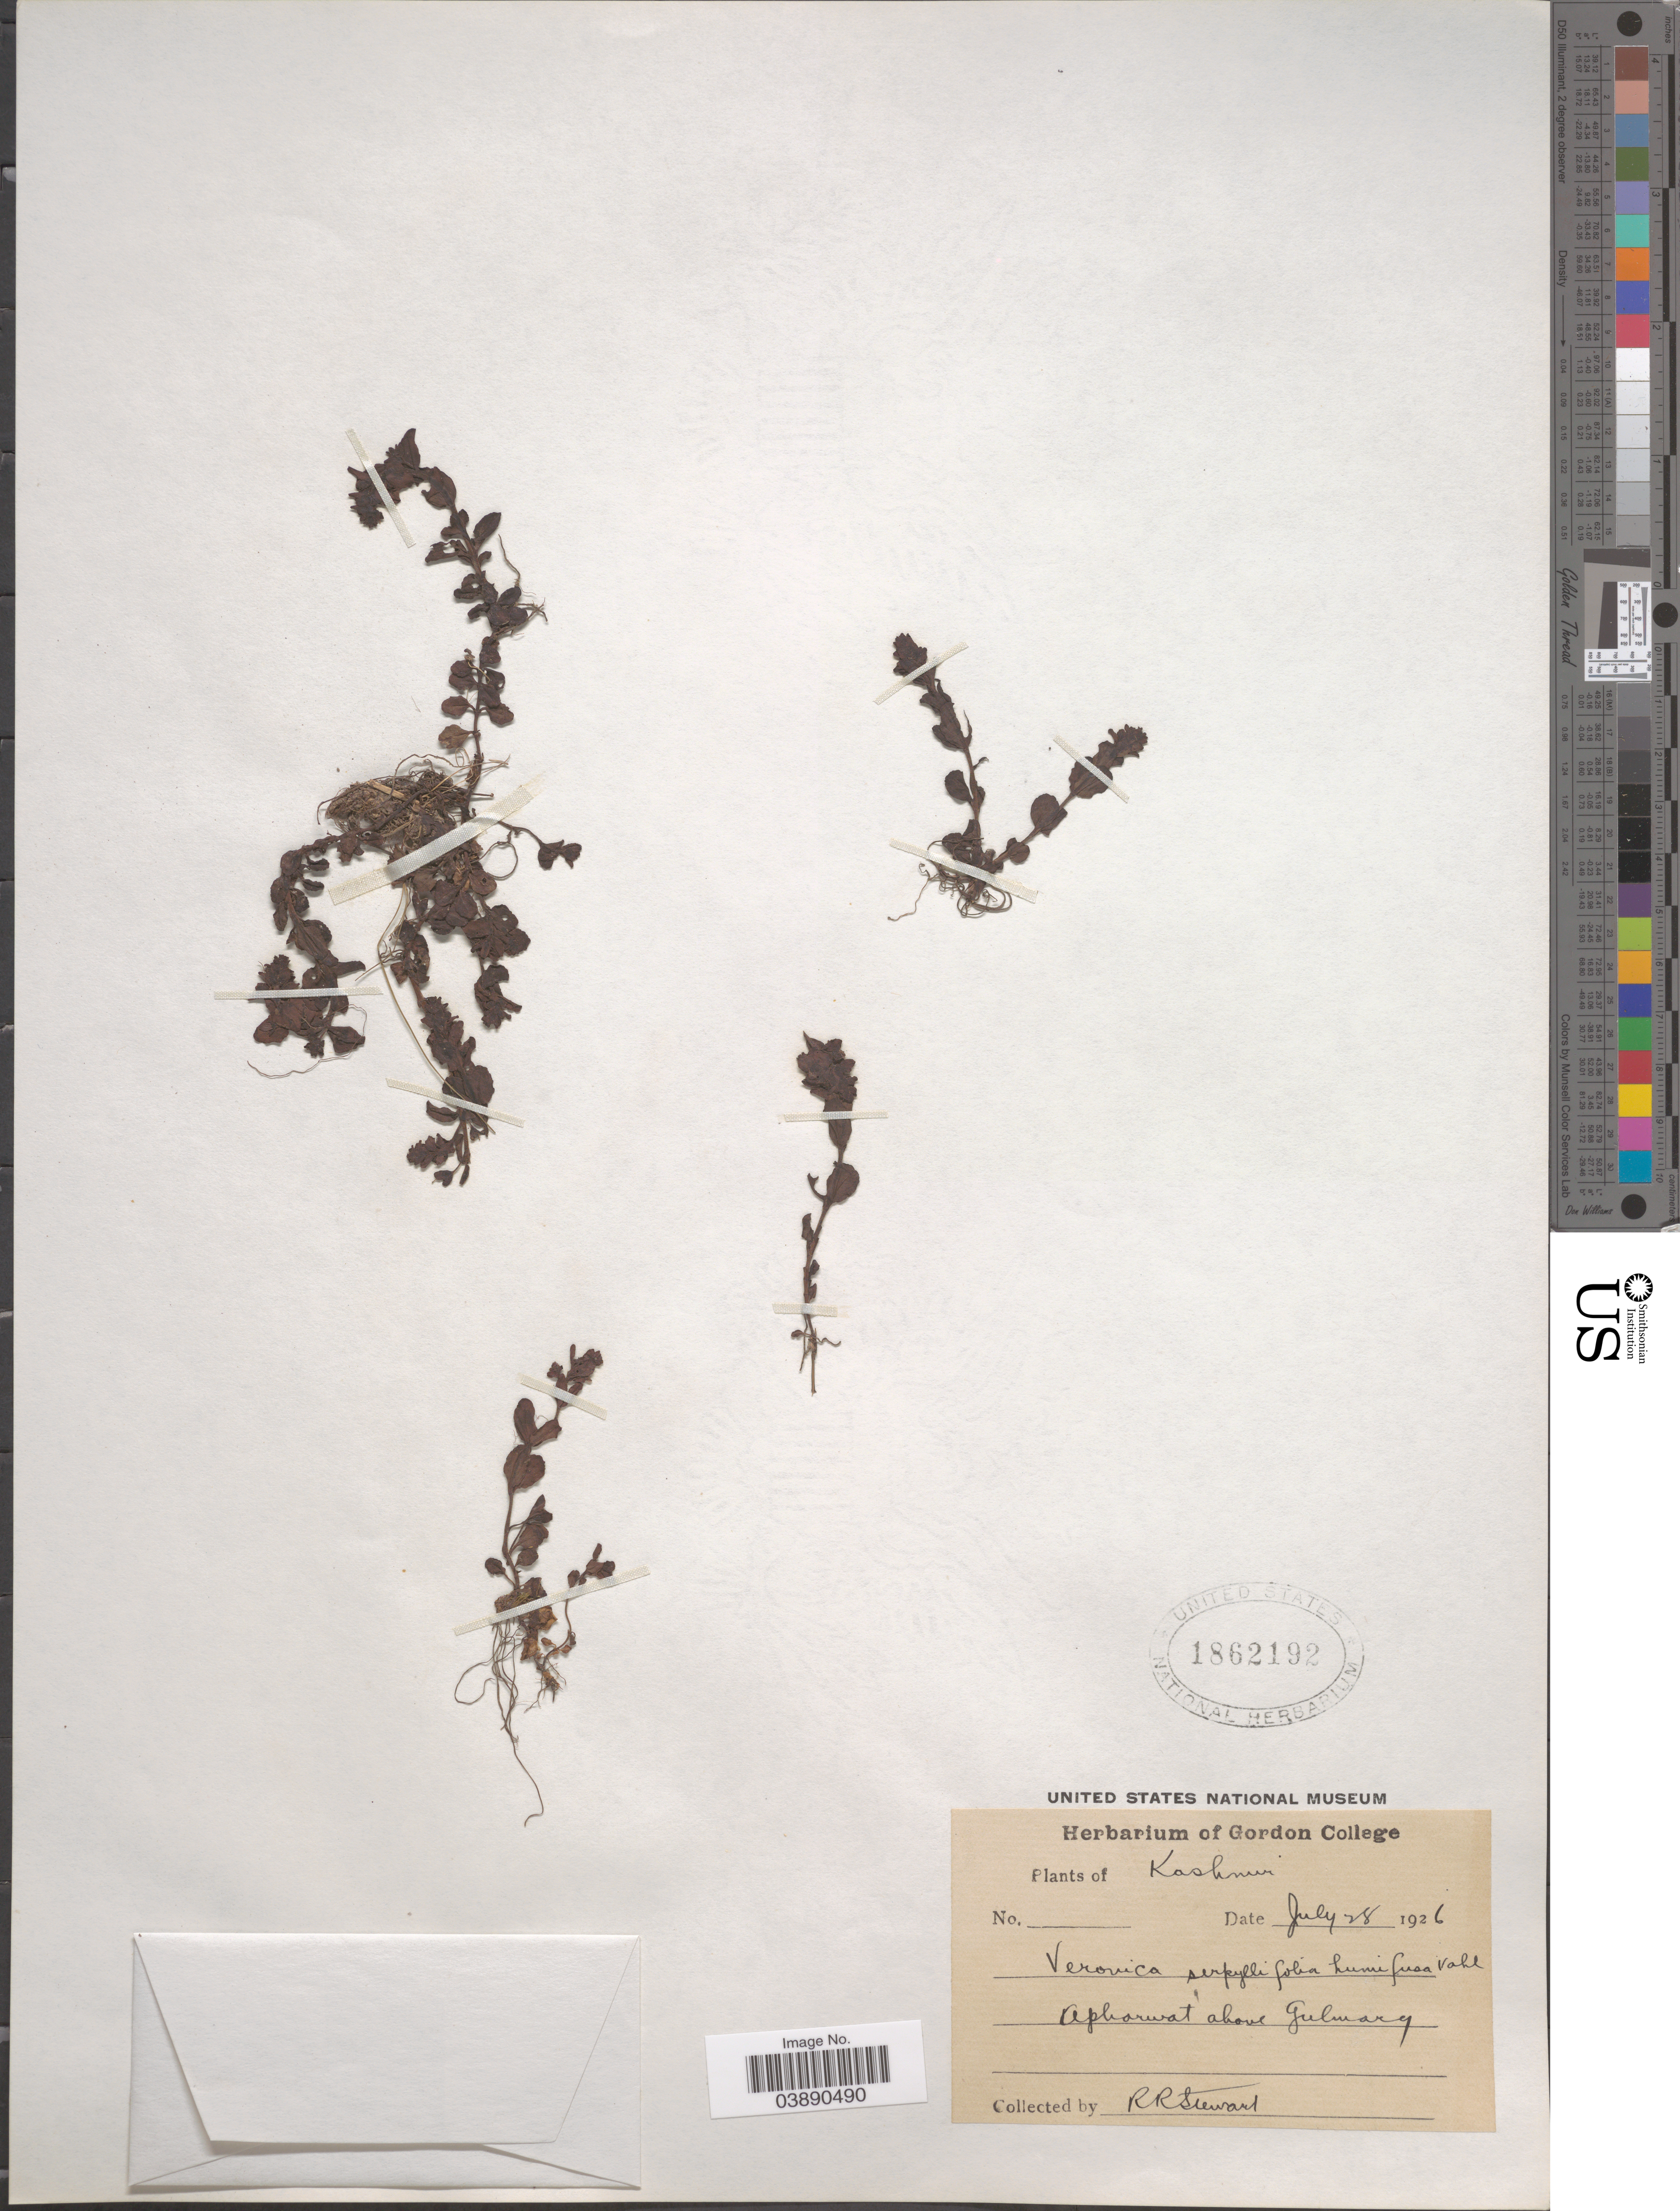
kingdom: Plantae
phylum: Tracheophyta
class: Magnoliopsida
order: Lamiales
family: Plantaginaceae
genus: Veronica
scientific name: Veronica serpyllifolia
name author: L.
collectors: R. Stewart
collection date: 1926-07-28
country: India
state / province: Jammu and Kashmir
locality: Kashmir. Apharawat above Gulmary.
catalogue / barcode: US 1862192